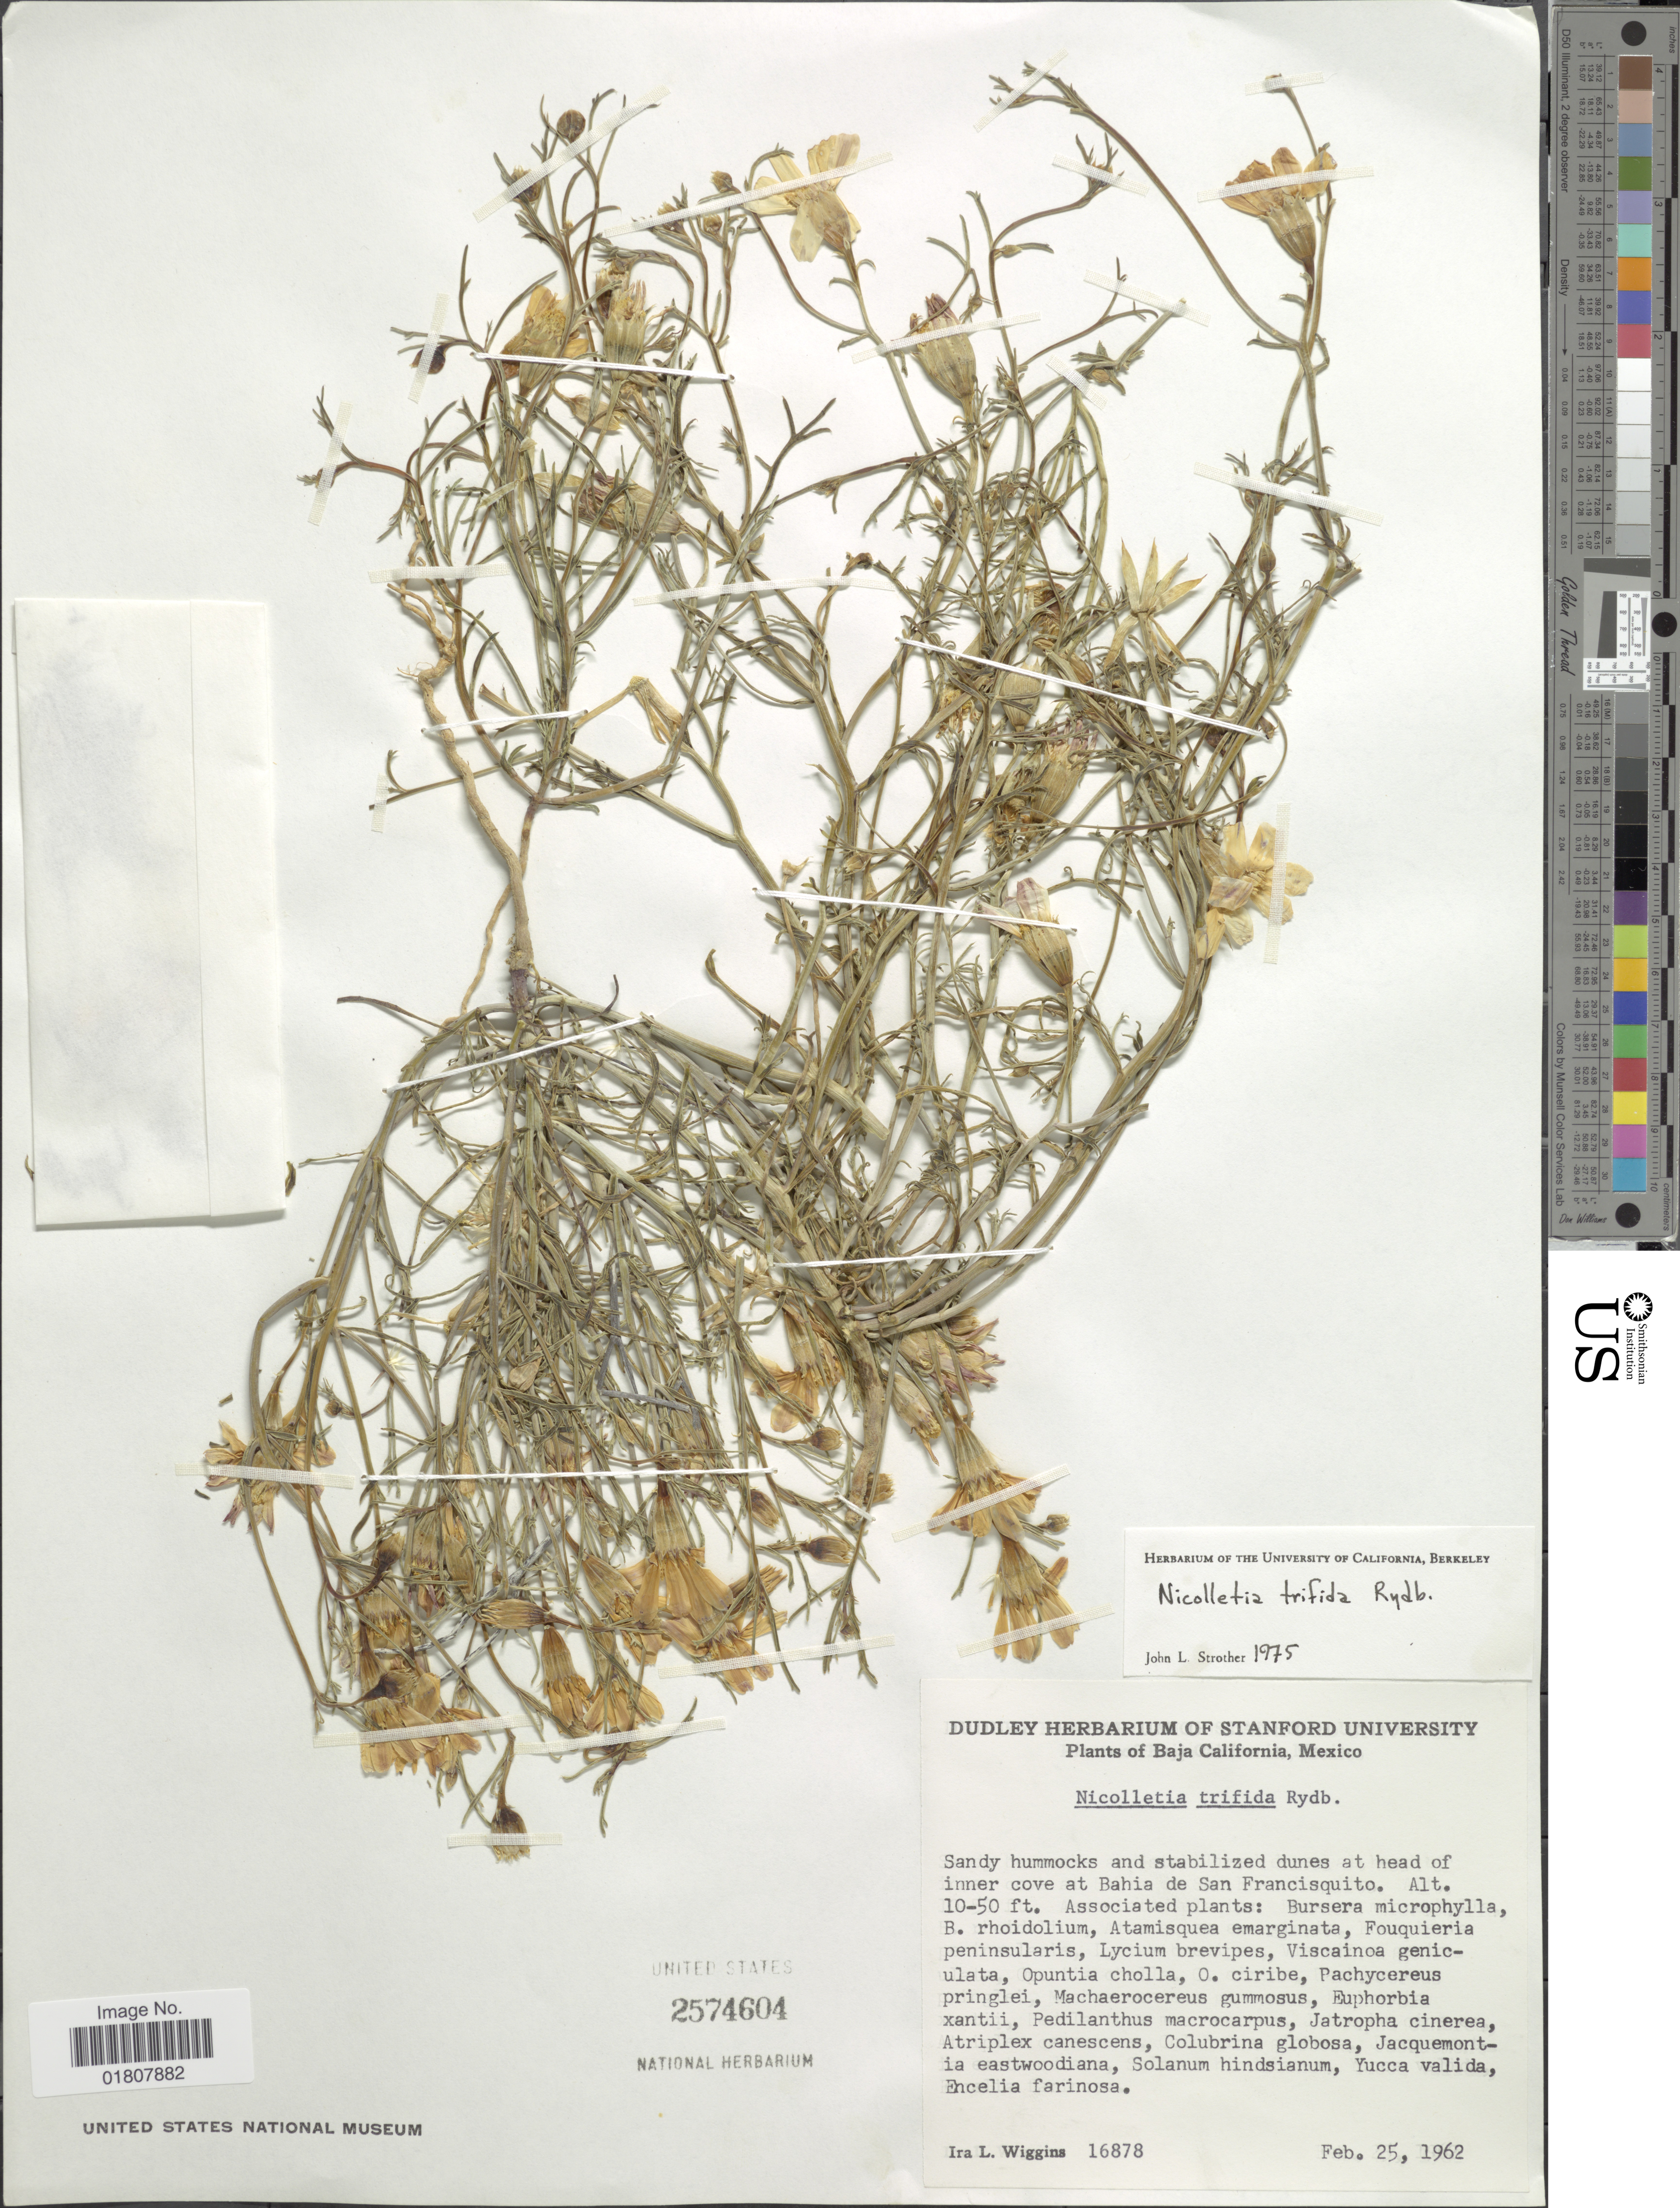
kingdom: Plantae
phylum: Tracheophyta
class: Magnoliopsida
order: Asterales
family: Asteraceae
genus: Nicolletia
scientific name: Nicolletia trifida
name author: Rydb.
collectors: I. L. Wiggins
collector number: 16878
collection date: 1962-02-25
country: Mexico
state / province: Baja California Sur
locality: At head of inner cove at Bahia de San Francisquito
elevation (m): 3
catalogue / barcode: US 2574604